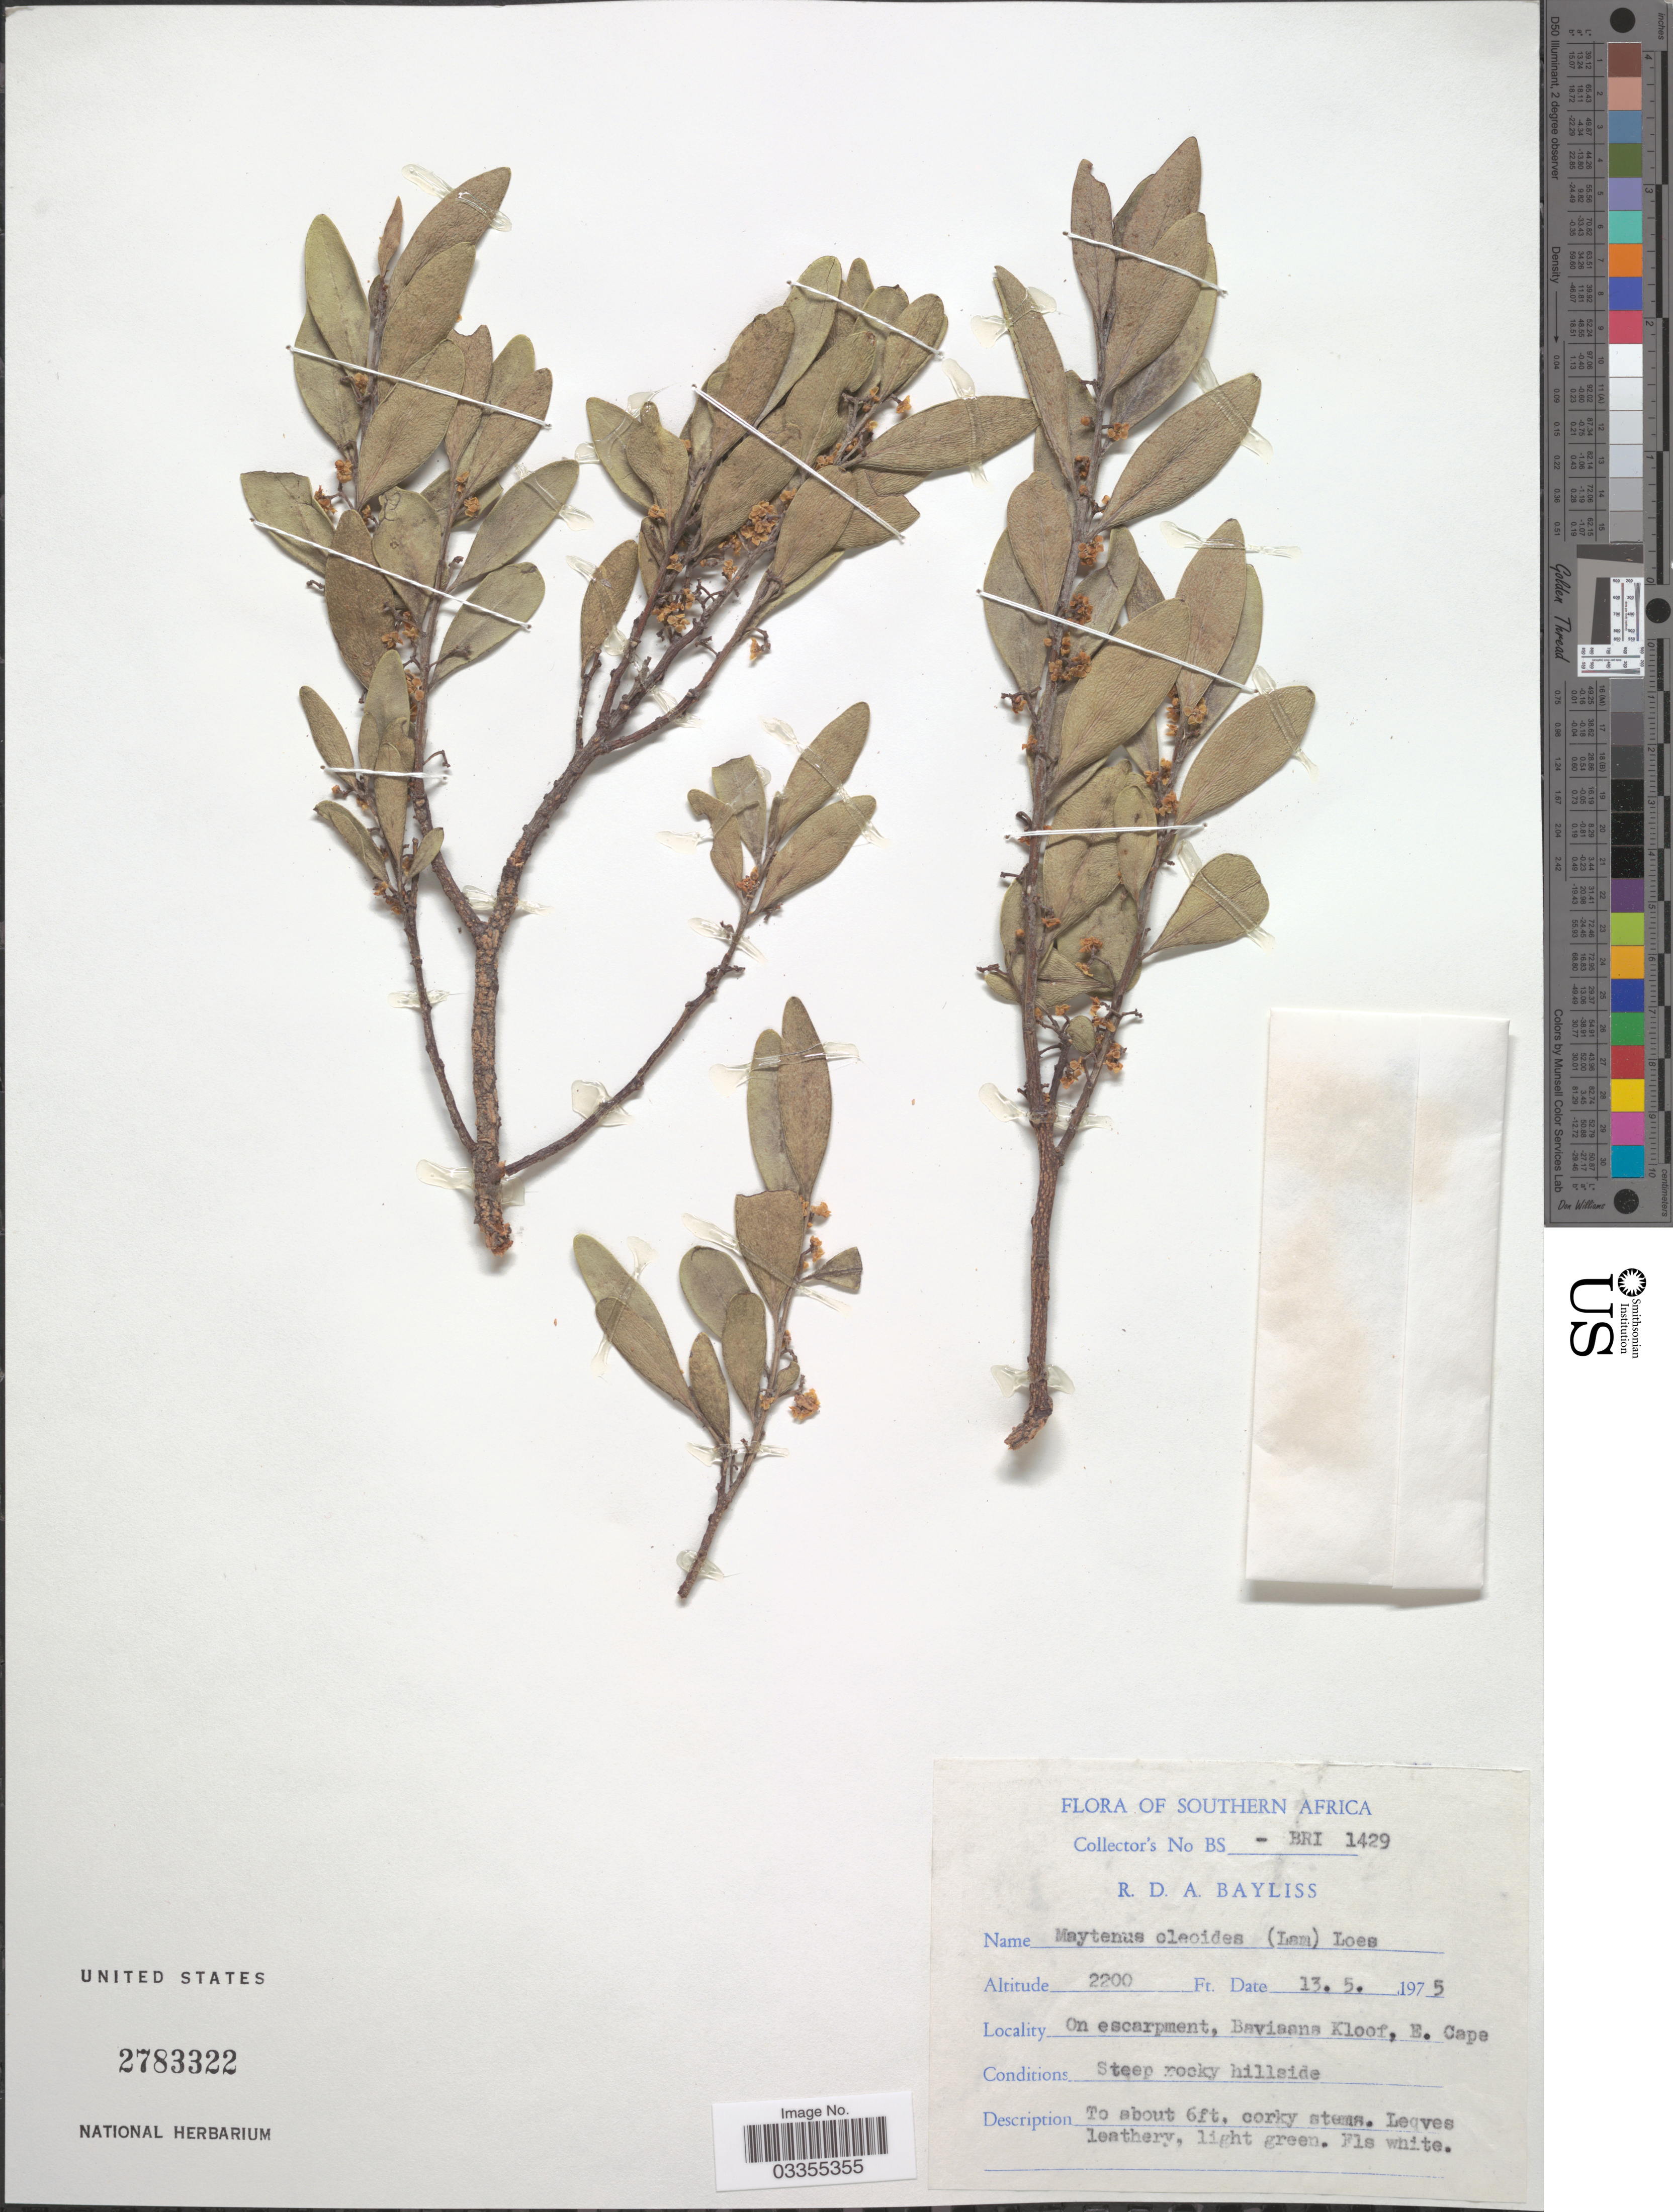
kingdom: Plantae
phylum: Tracheophyta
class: Magnoliopsida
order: Celastrales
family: Celastraceae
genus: Maytenus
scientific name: Maytenus oleoides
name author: (Lam.) Loes.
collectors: R. Bayliss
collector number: BS - BRI 1429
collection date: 1975-05-13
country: South Africa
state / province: Eastern Cape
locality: Southern Africa. On escarpment, Baviaans Kloof, E. Cape.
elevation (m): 671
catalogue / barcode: US 2783322